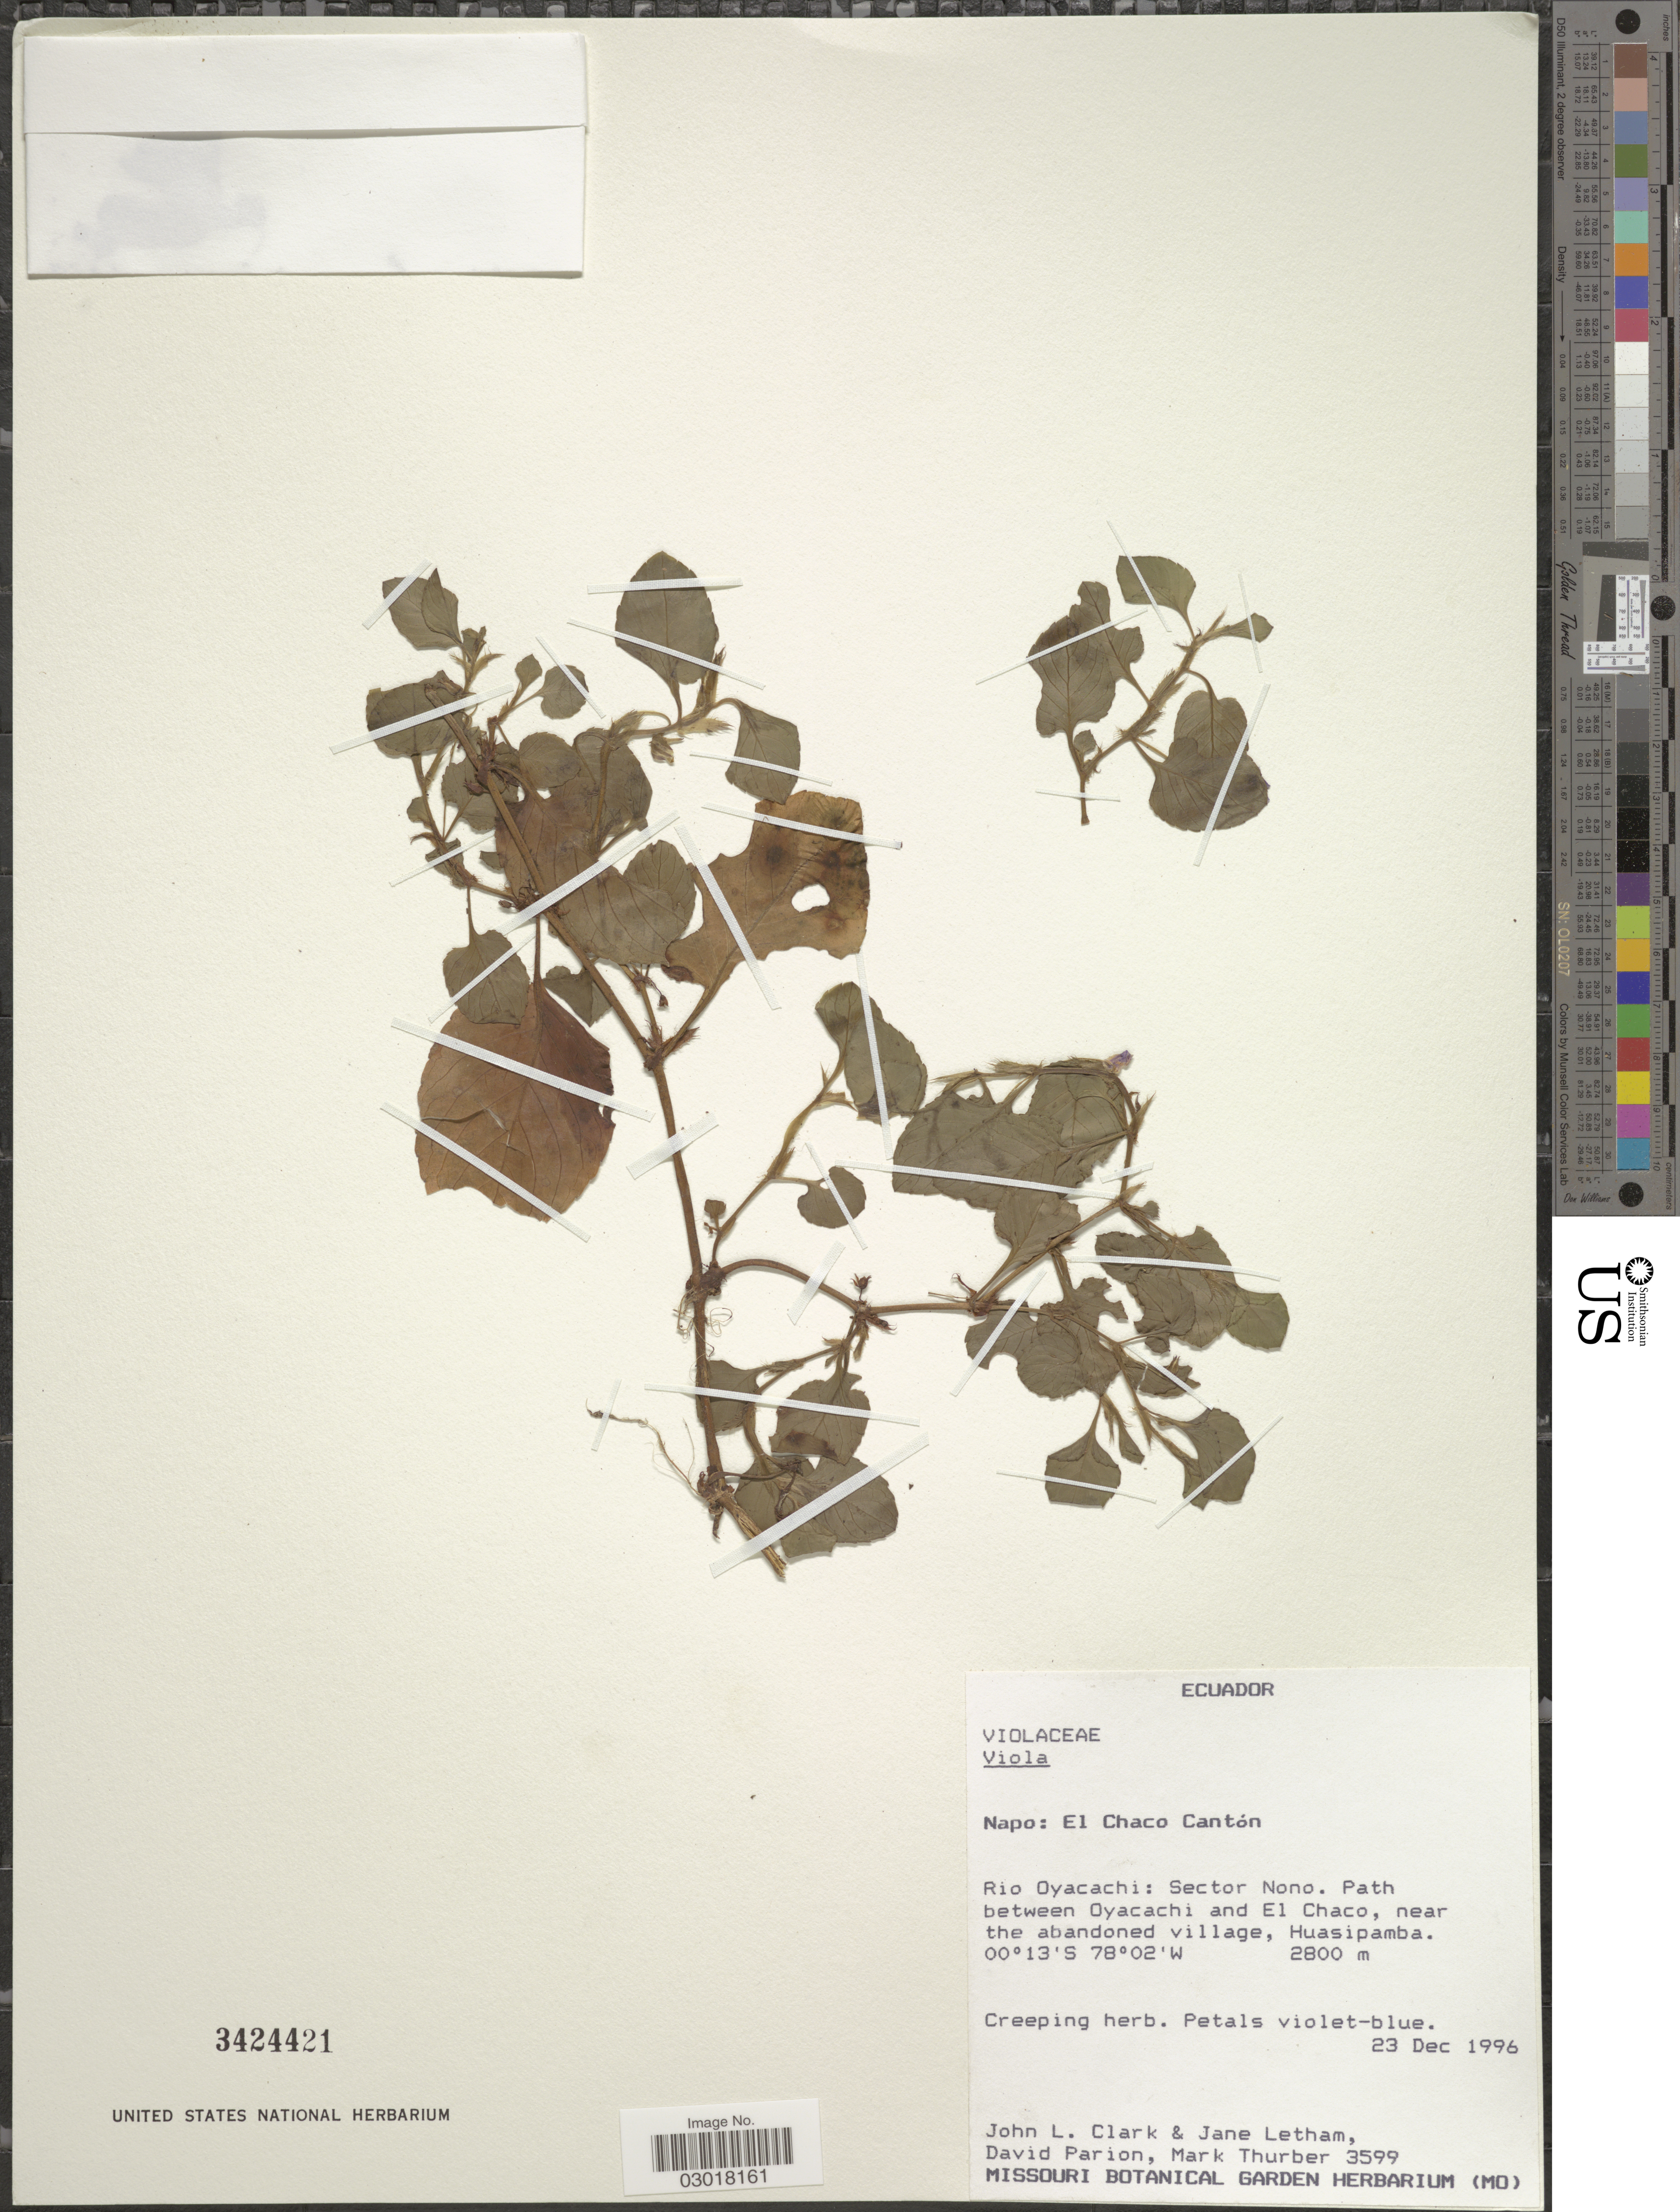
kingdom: Plantae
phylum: Tracheophyta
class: Magnoliopsida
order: Malpighiales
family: Violaceae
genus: Viola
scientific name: Viola sp.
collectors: J. L. Clark, J. Letham, D. Parion & M. Thurber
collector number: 3599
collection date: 1996-12-23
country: Ecuador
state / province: Napo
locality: El Chaco Cantón. Rio Oyacachi: Sector Nono. Path between Oyacachi and El Chaco, near the abandoned village, Huasipamba.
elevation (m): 2800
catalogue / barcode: US 3424421